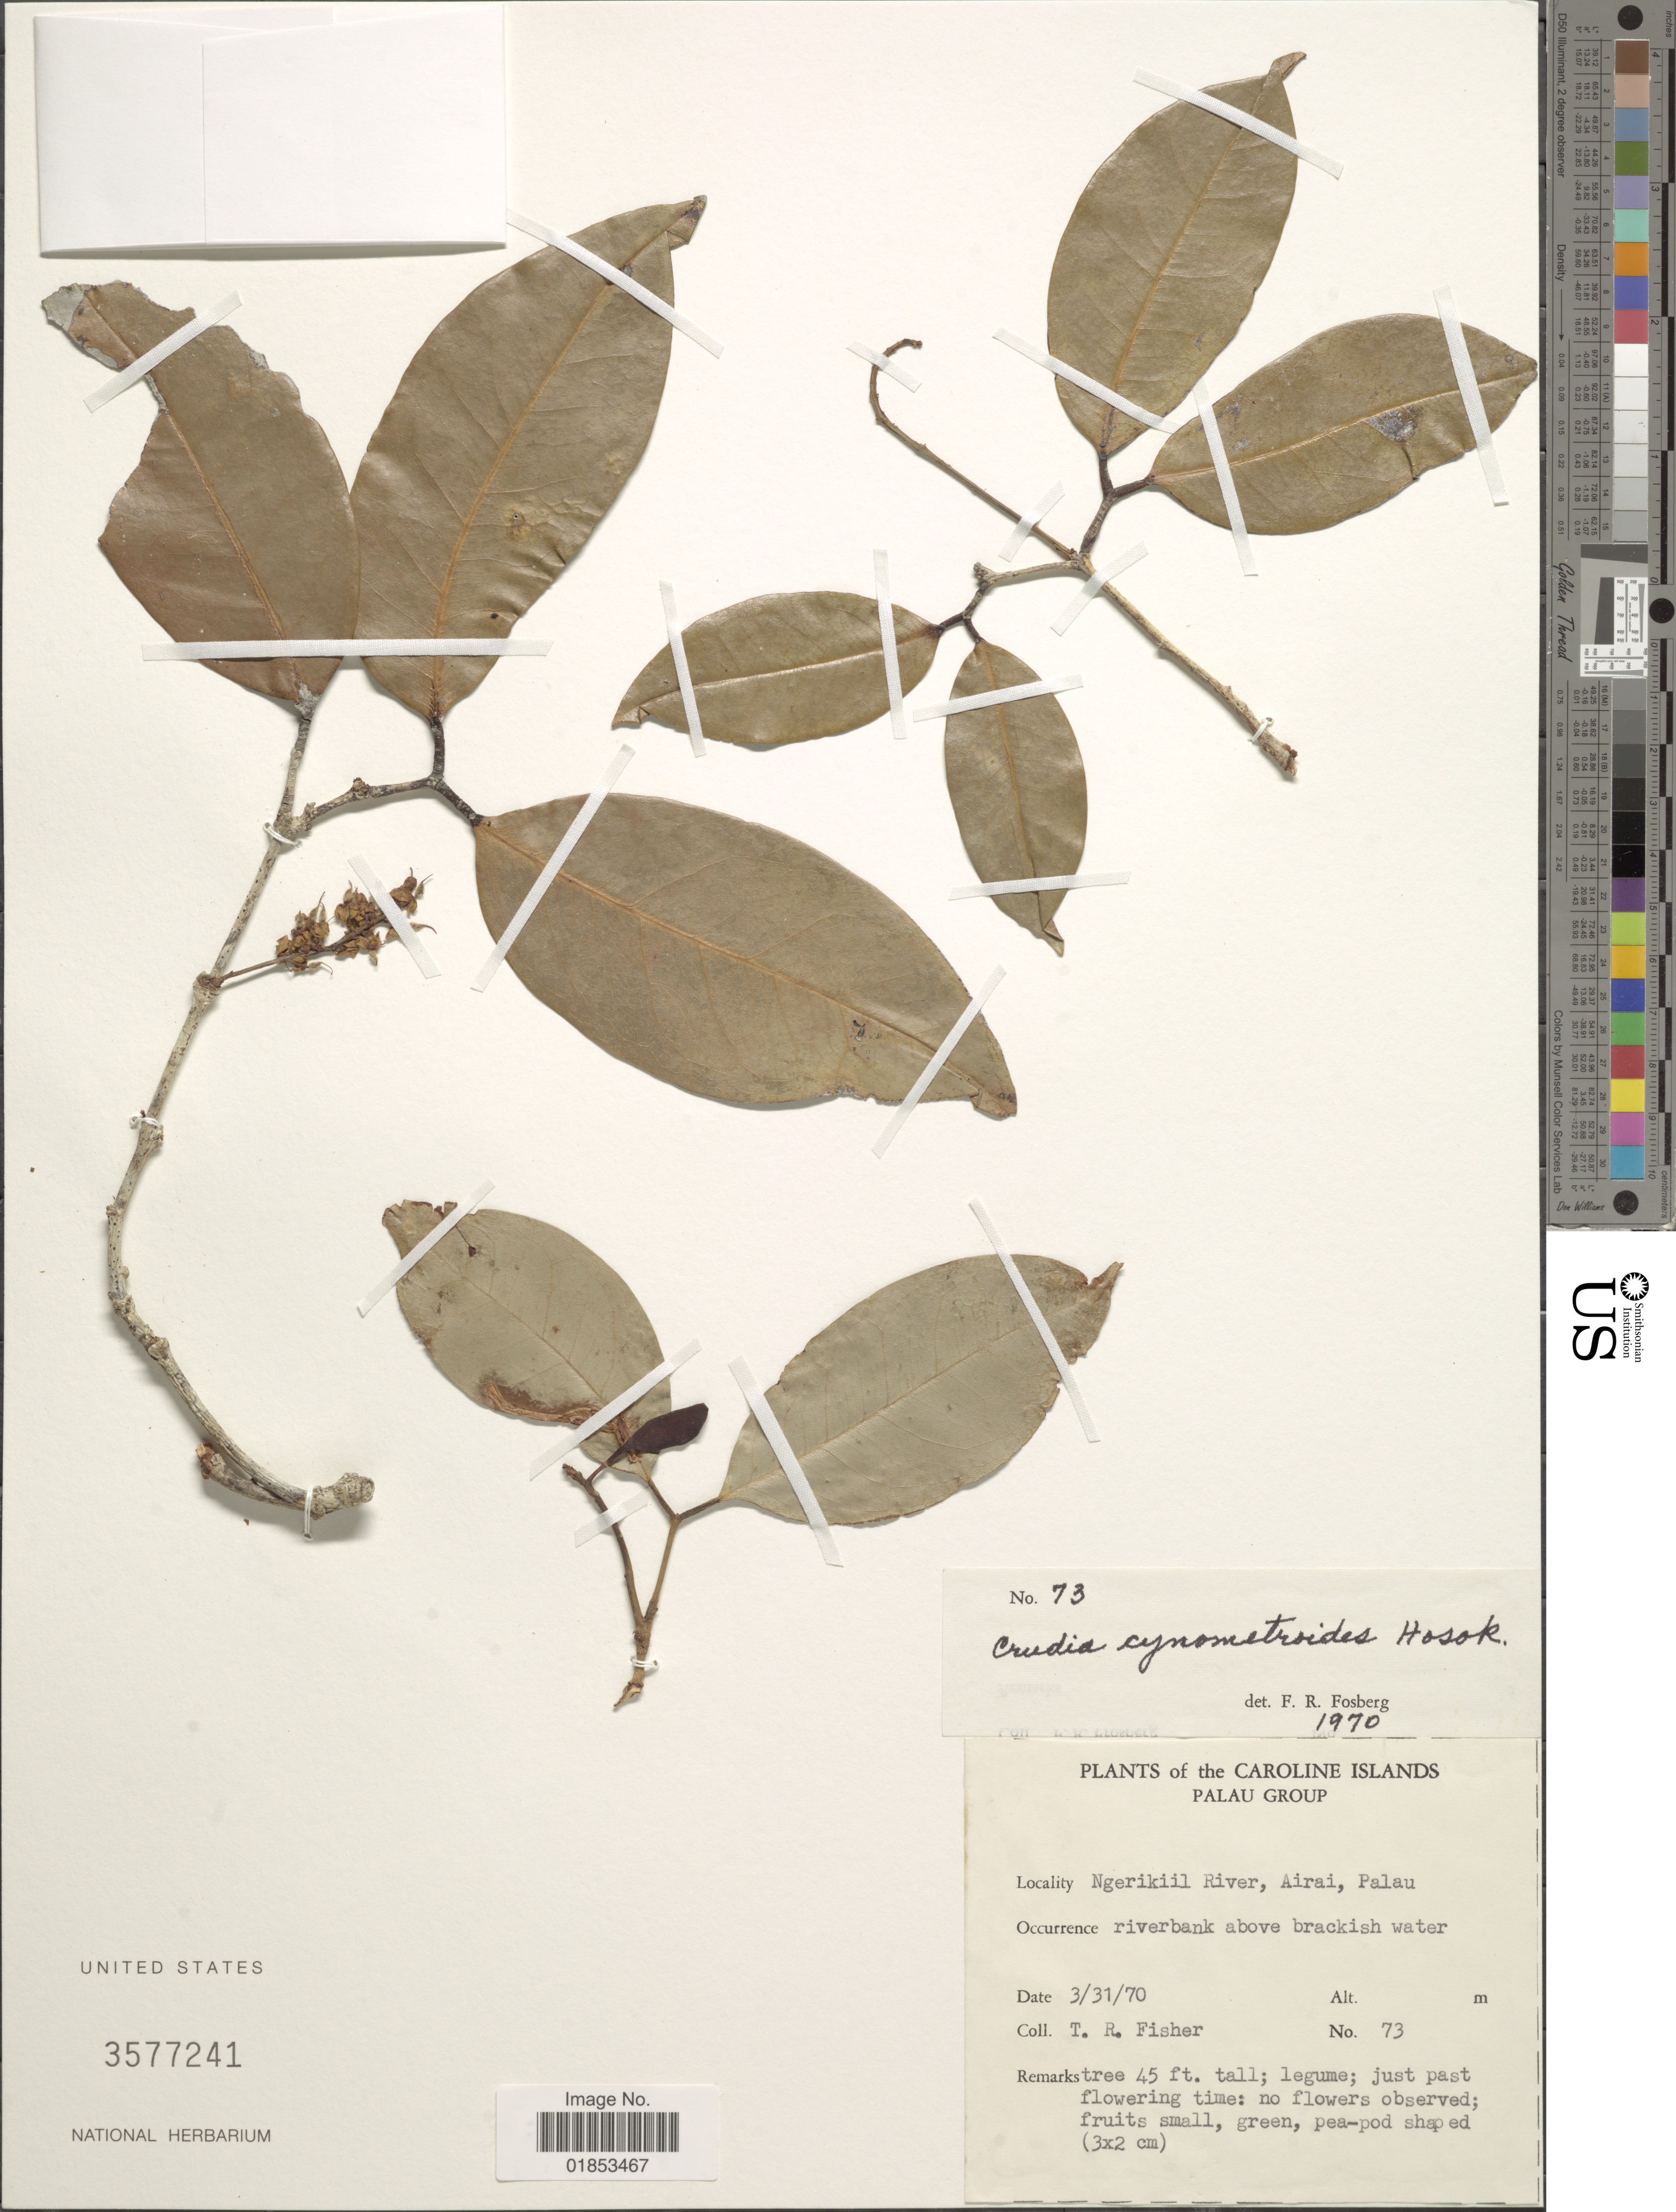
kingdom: Plantae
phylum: Tracheophyta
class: Magnoliopsida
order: Fabales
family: Fabaceae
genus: Crudia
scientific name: Crudia cynometroides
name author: Hosok.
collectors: T. R. Fisher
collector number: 73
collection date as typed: Transcribed d/m/y: 31/3/70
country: Palau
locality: Caroline Islands. Palau Group. Ngerikiil River, Airai, Palau.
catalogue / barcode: US 3577241